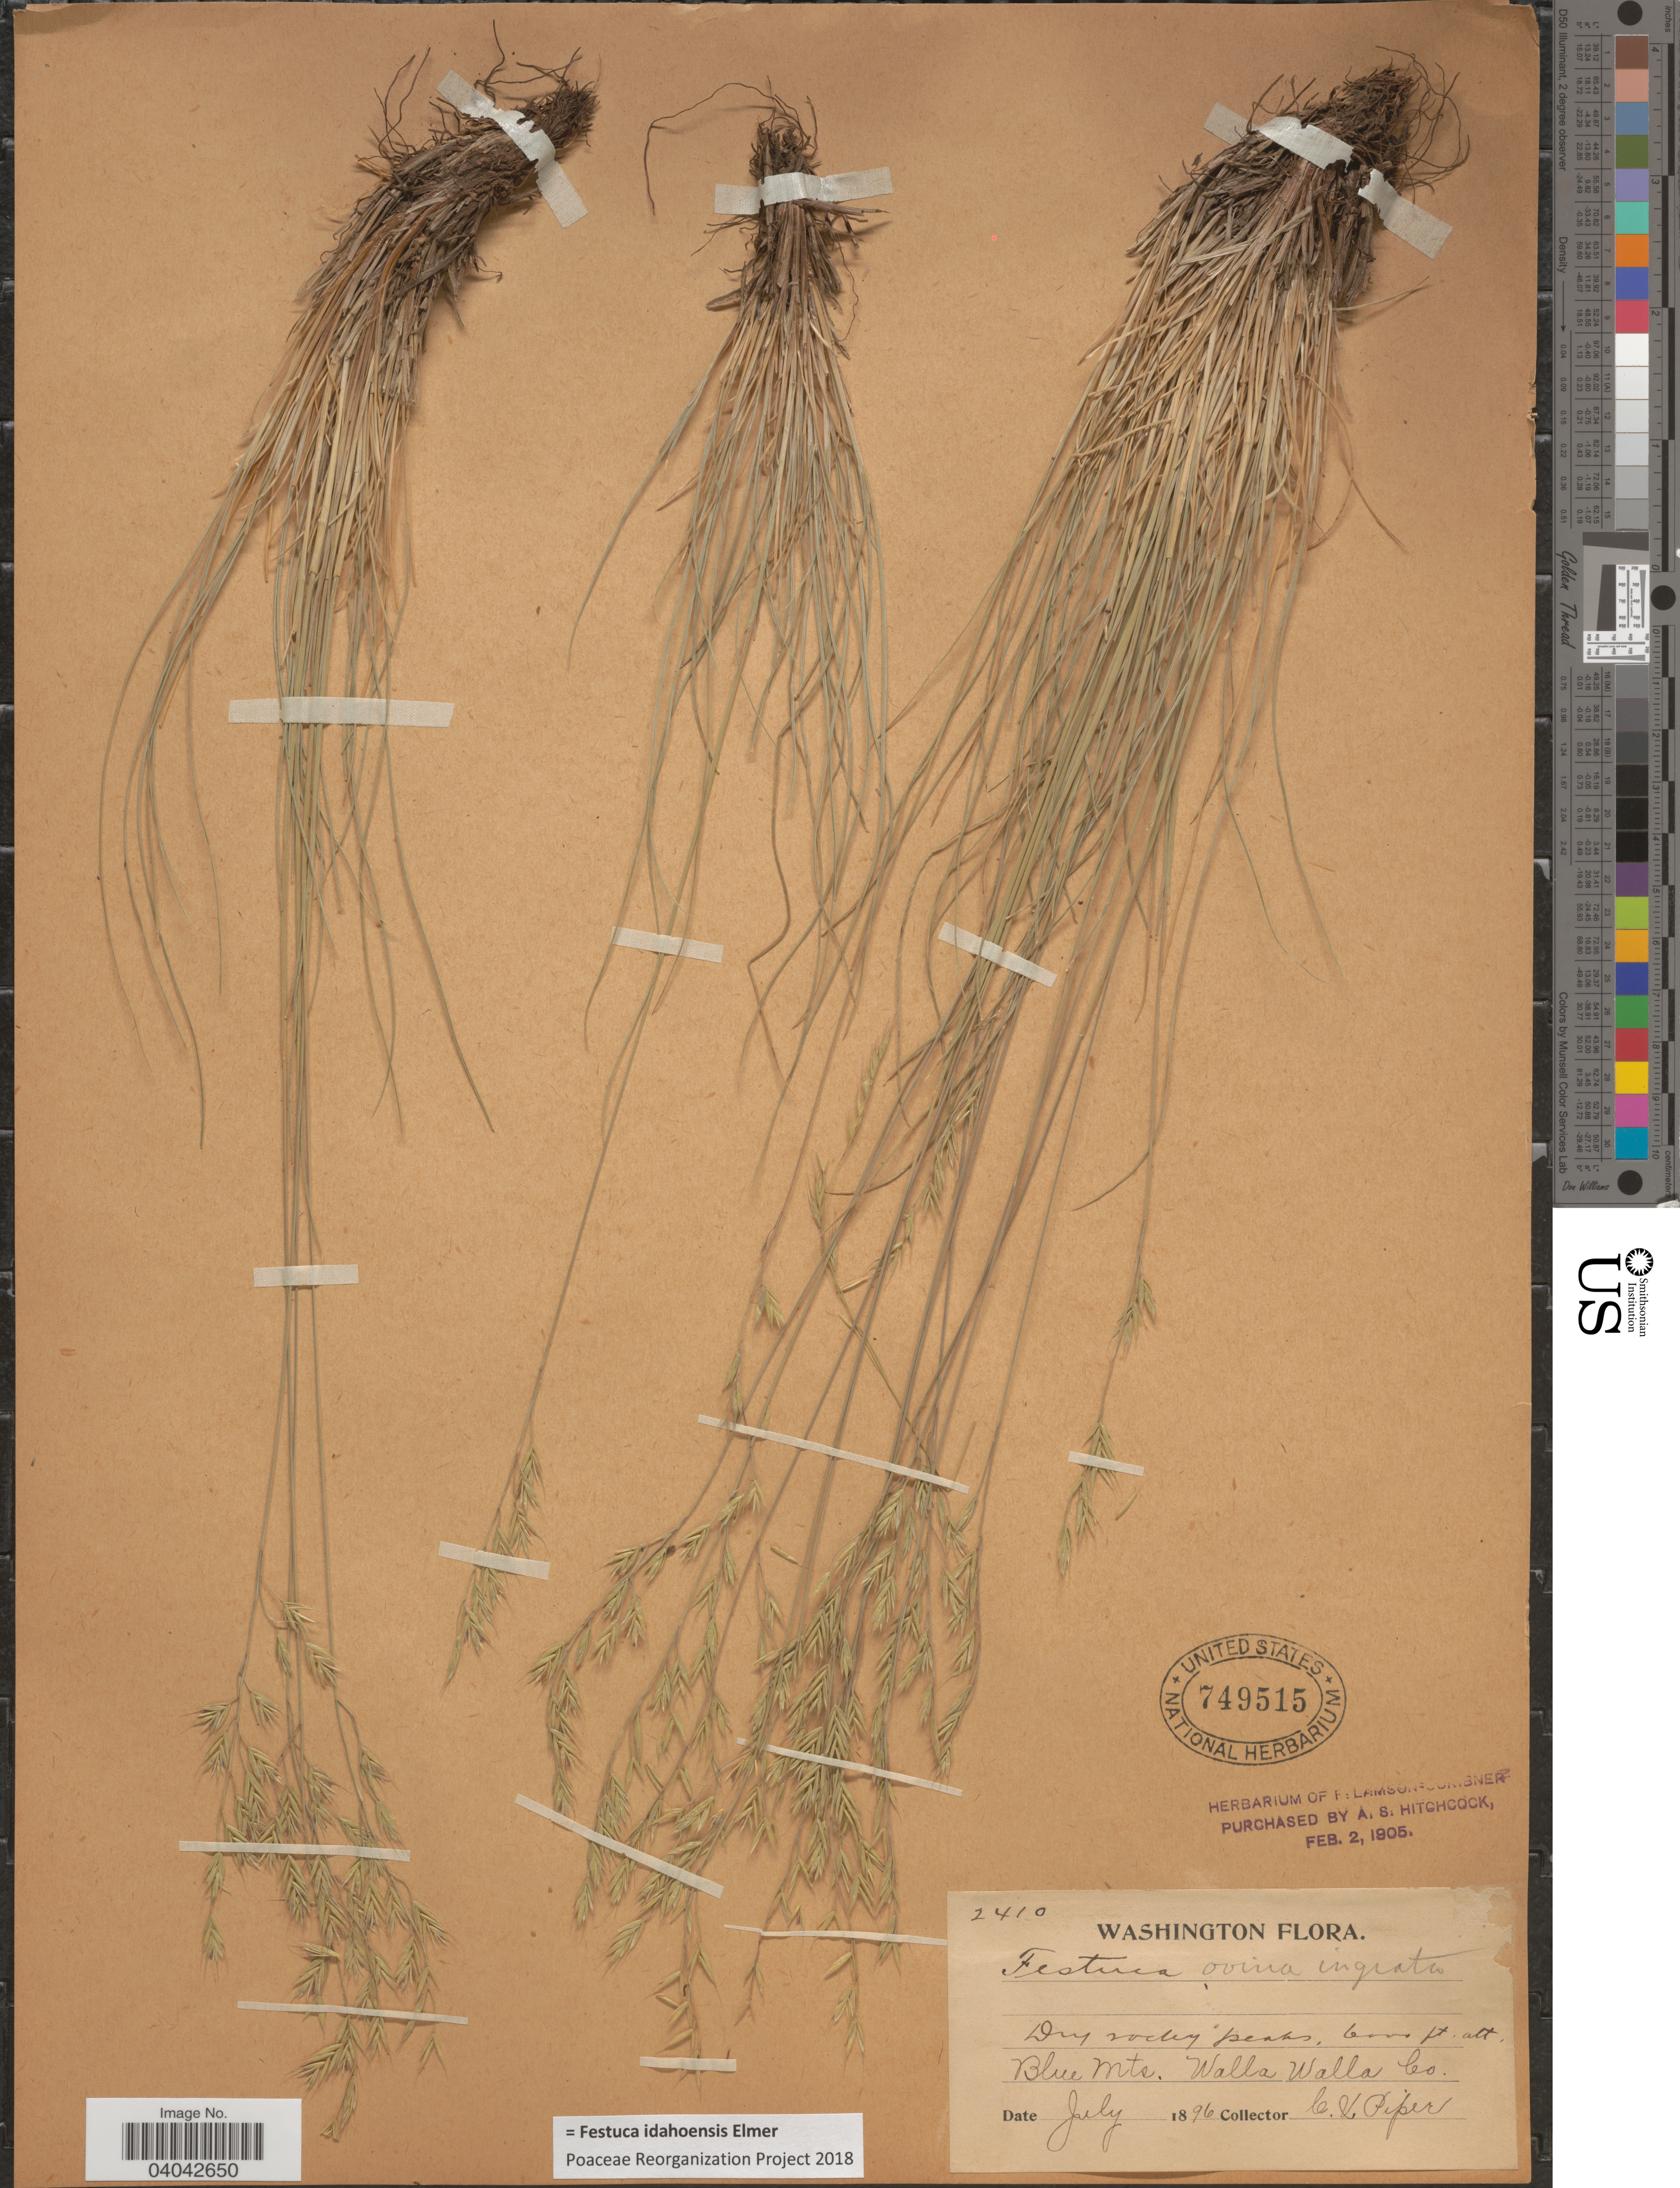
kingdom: Plantae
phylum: Tracheophyta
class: Liliopsida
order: Poales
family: Poaceae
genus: Festuca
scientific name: Festuca idahoensis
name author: Elmer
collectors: C. V. Piper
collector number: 2410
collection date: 1896-07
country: United States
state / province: Washington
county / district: Walla Walla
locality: Blue Mts. Walla Walla Co.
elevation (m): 1829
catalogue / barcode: US 749515